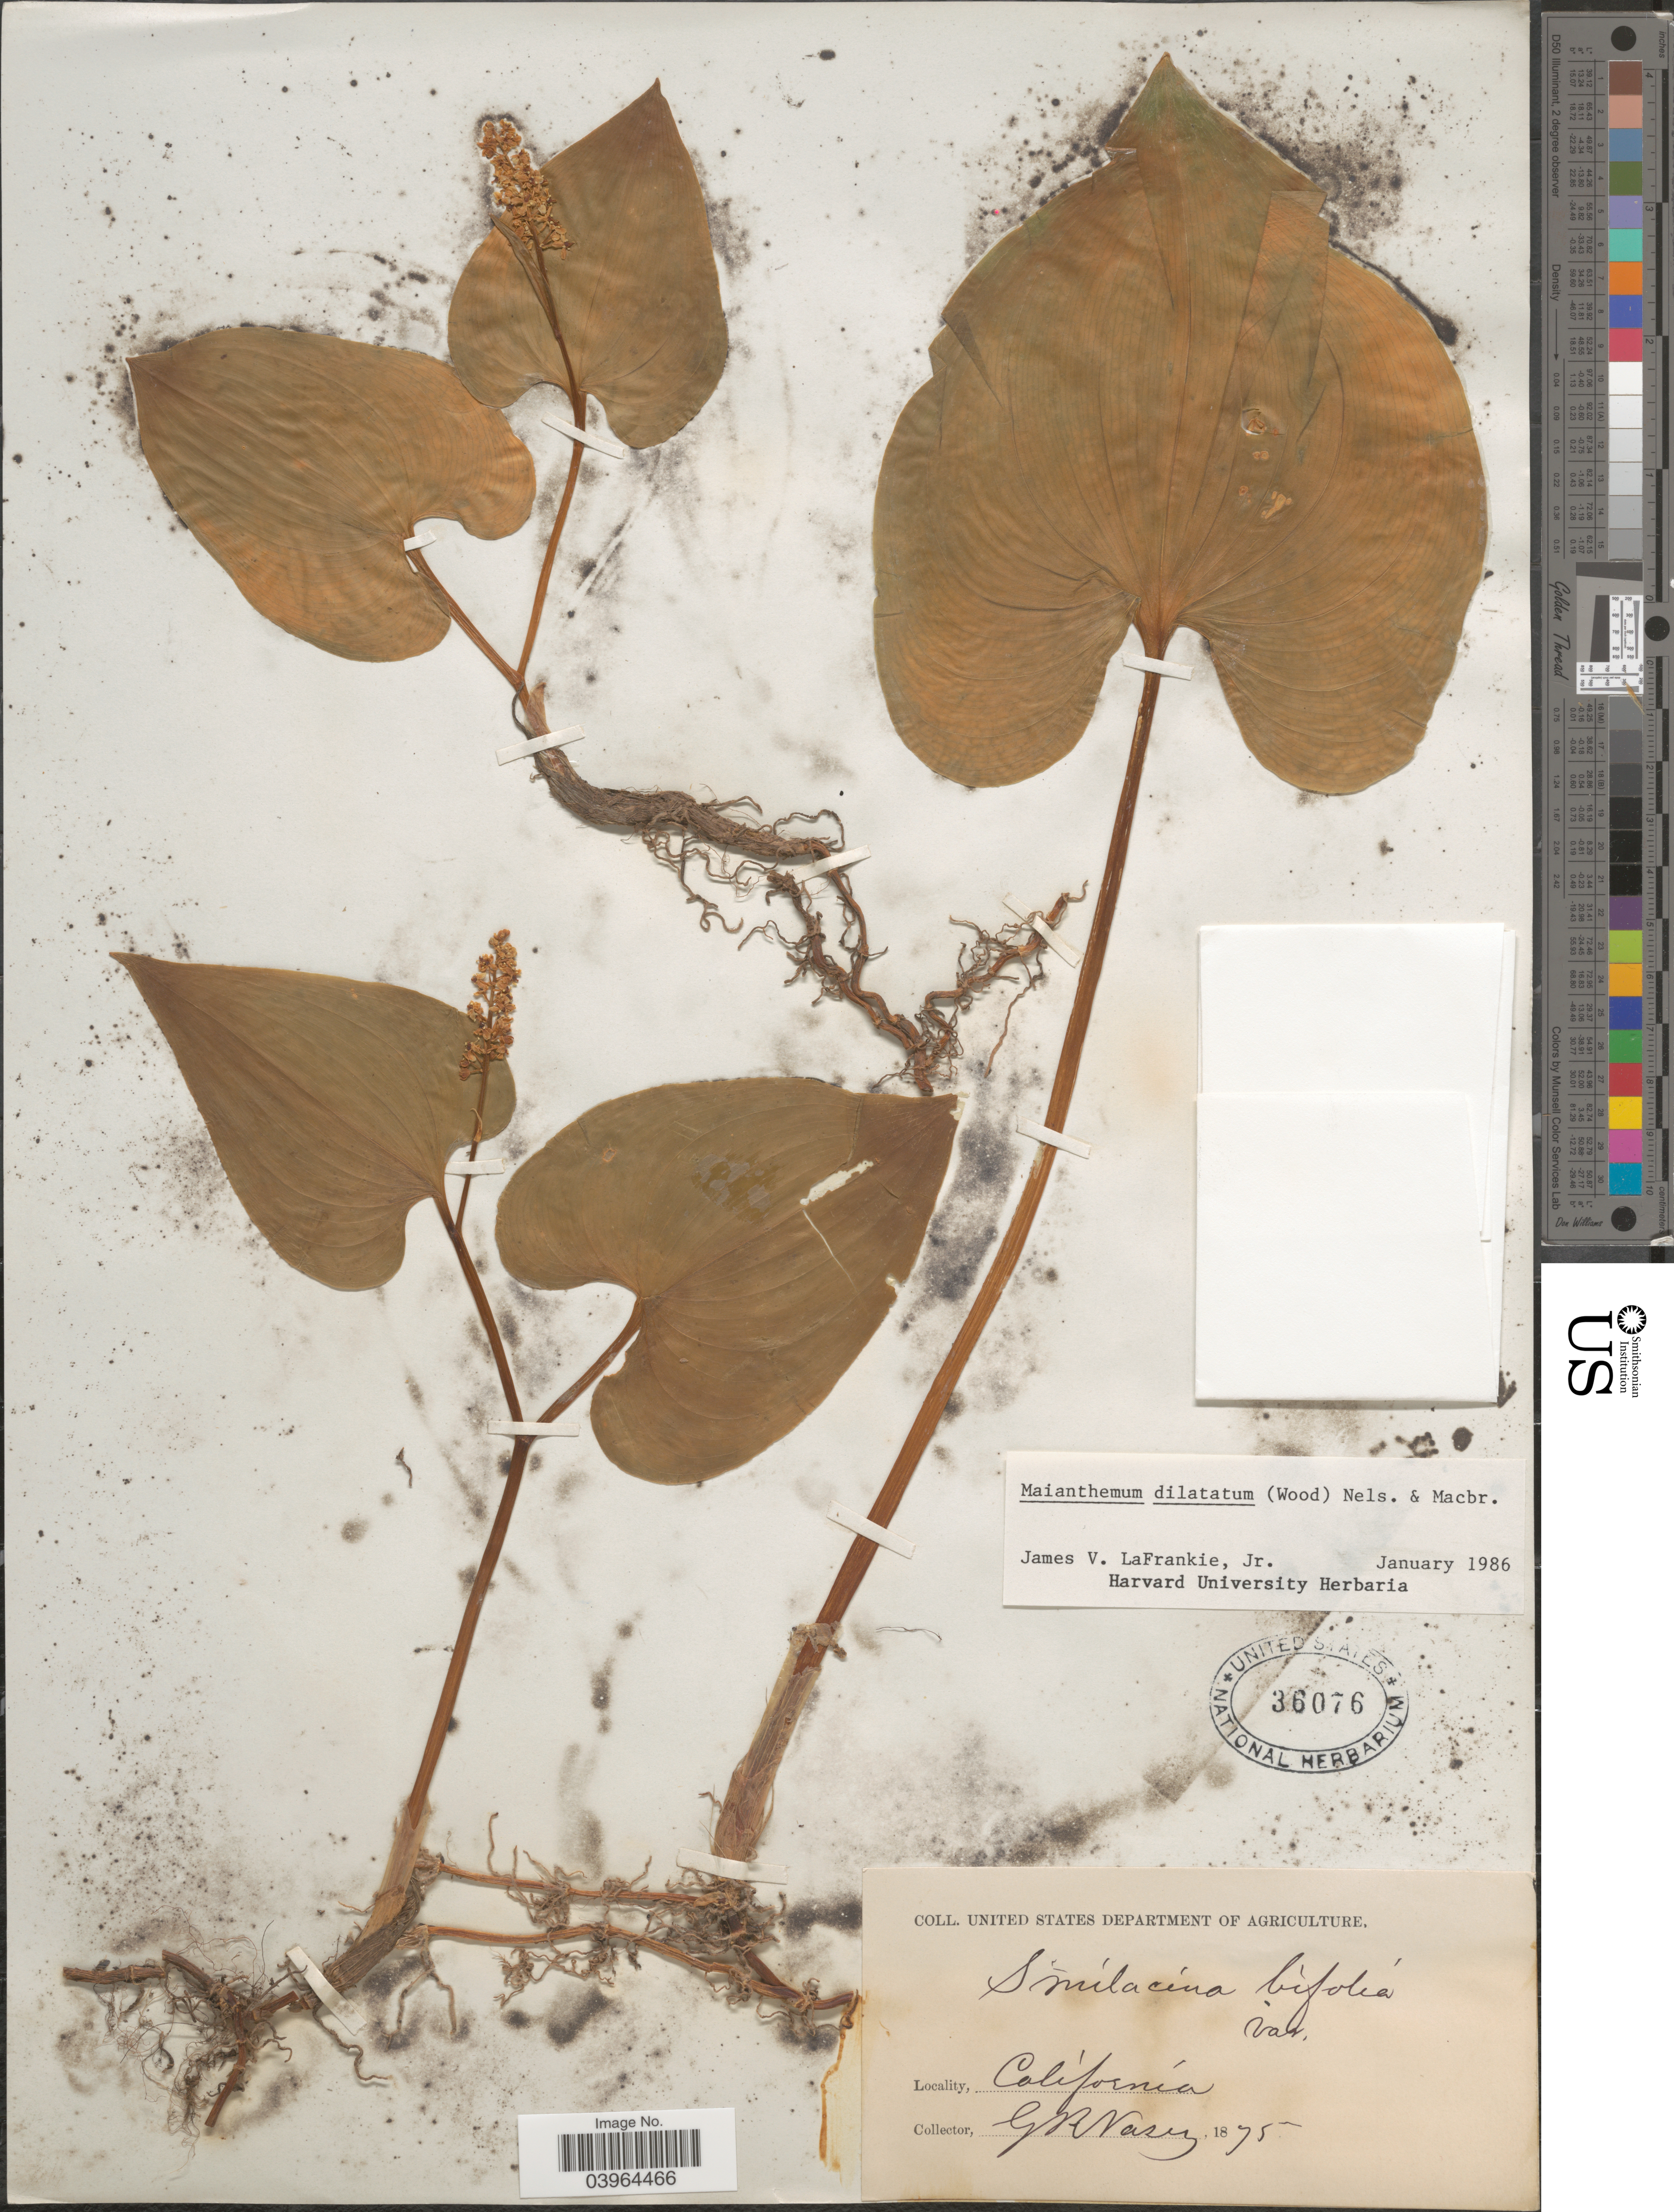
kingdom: Plantae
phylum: Tracheophyta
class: Liliopsida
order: Asparagales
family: Asparagaceae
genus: Maianthemum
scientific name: Maianthemum dilatatum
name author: (Alph. Wood) A. Nelson & J.F. Macbr.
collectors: G. R. Vasey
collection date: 1875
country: United States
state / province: California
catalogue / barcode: US 36076